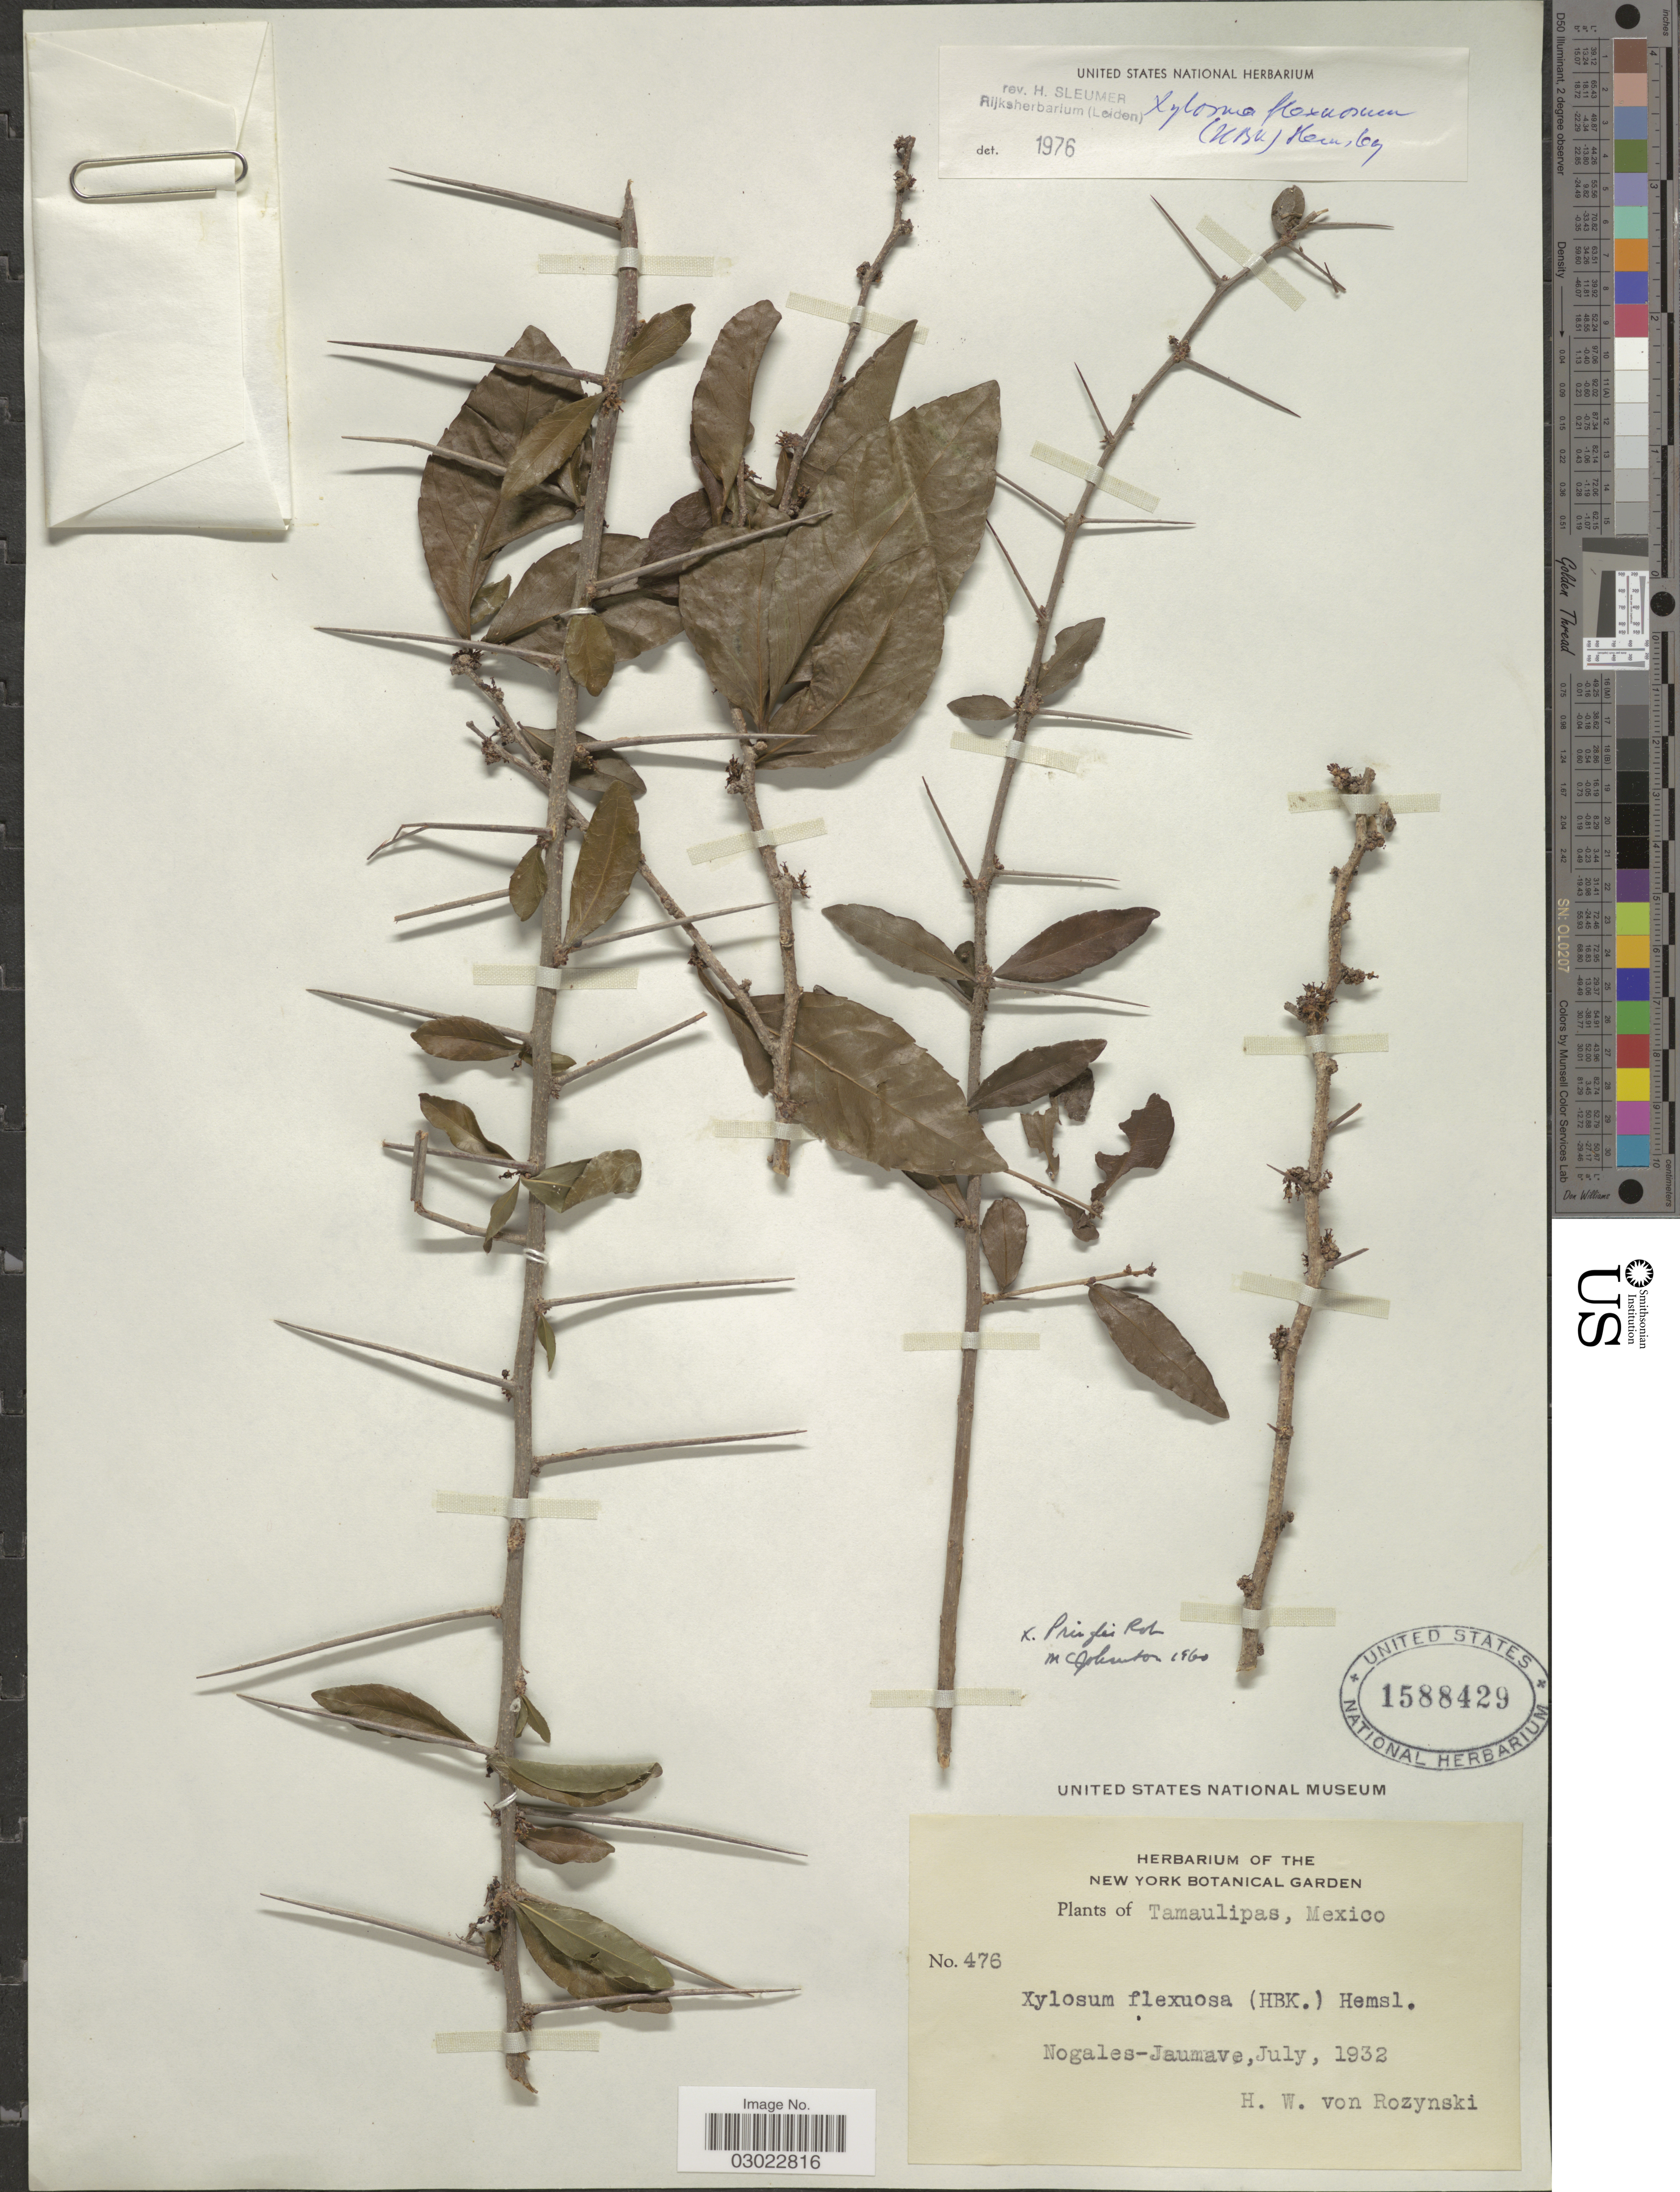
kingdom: Plantae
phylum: Tracheophyta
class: Magnoliopsida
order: Malpighiales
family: Salicaceae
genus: Xylosma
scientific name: Xylosma flexuosa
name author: (Kunth) Hemsl.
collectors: H. von Rozynski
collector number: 476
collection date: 1932-07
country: Mexico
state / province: Tamaulipas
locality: Nogales-Jaumave.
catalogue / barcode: US 1588429